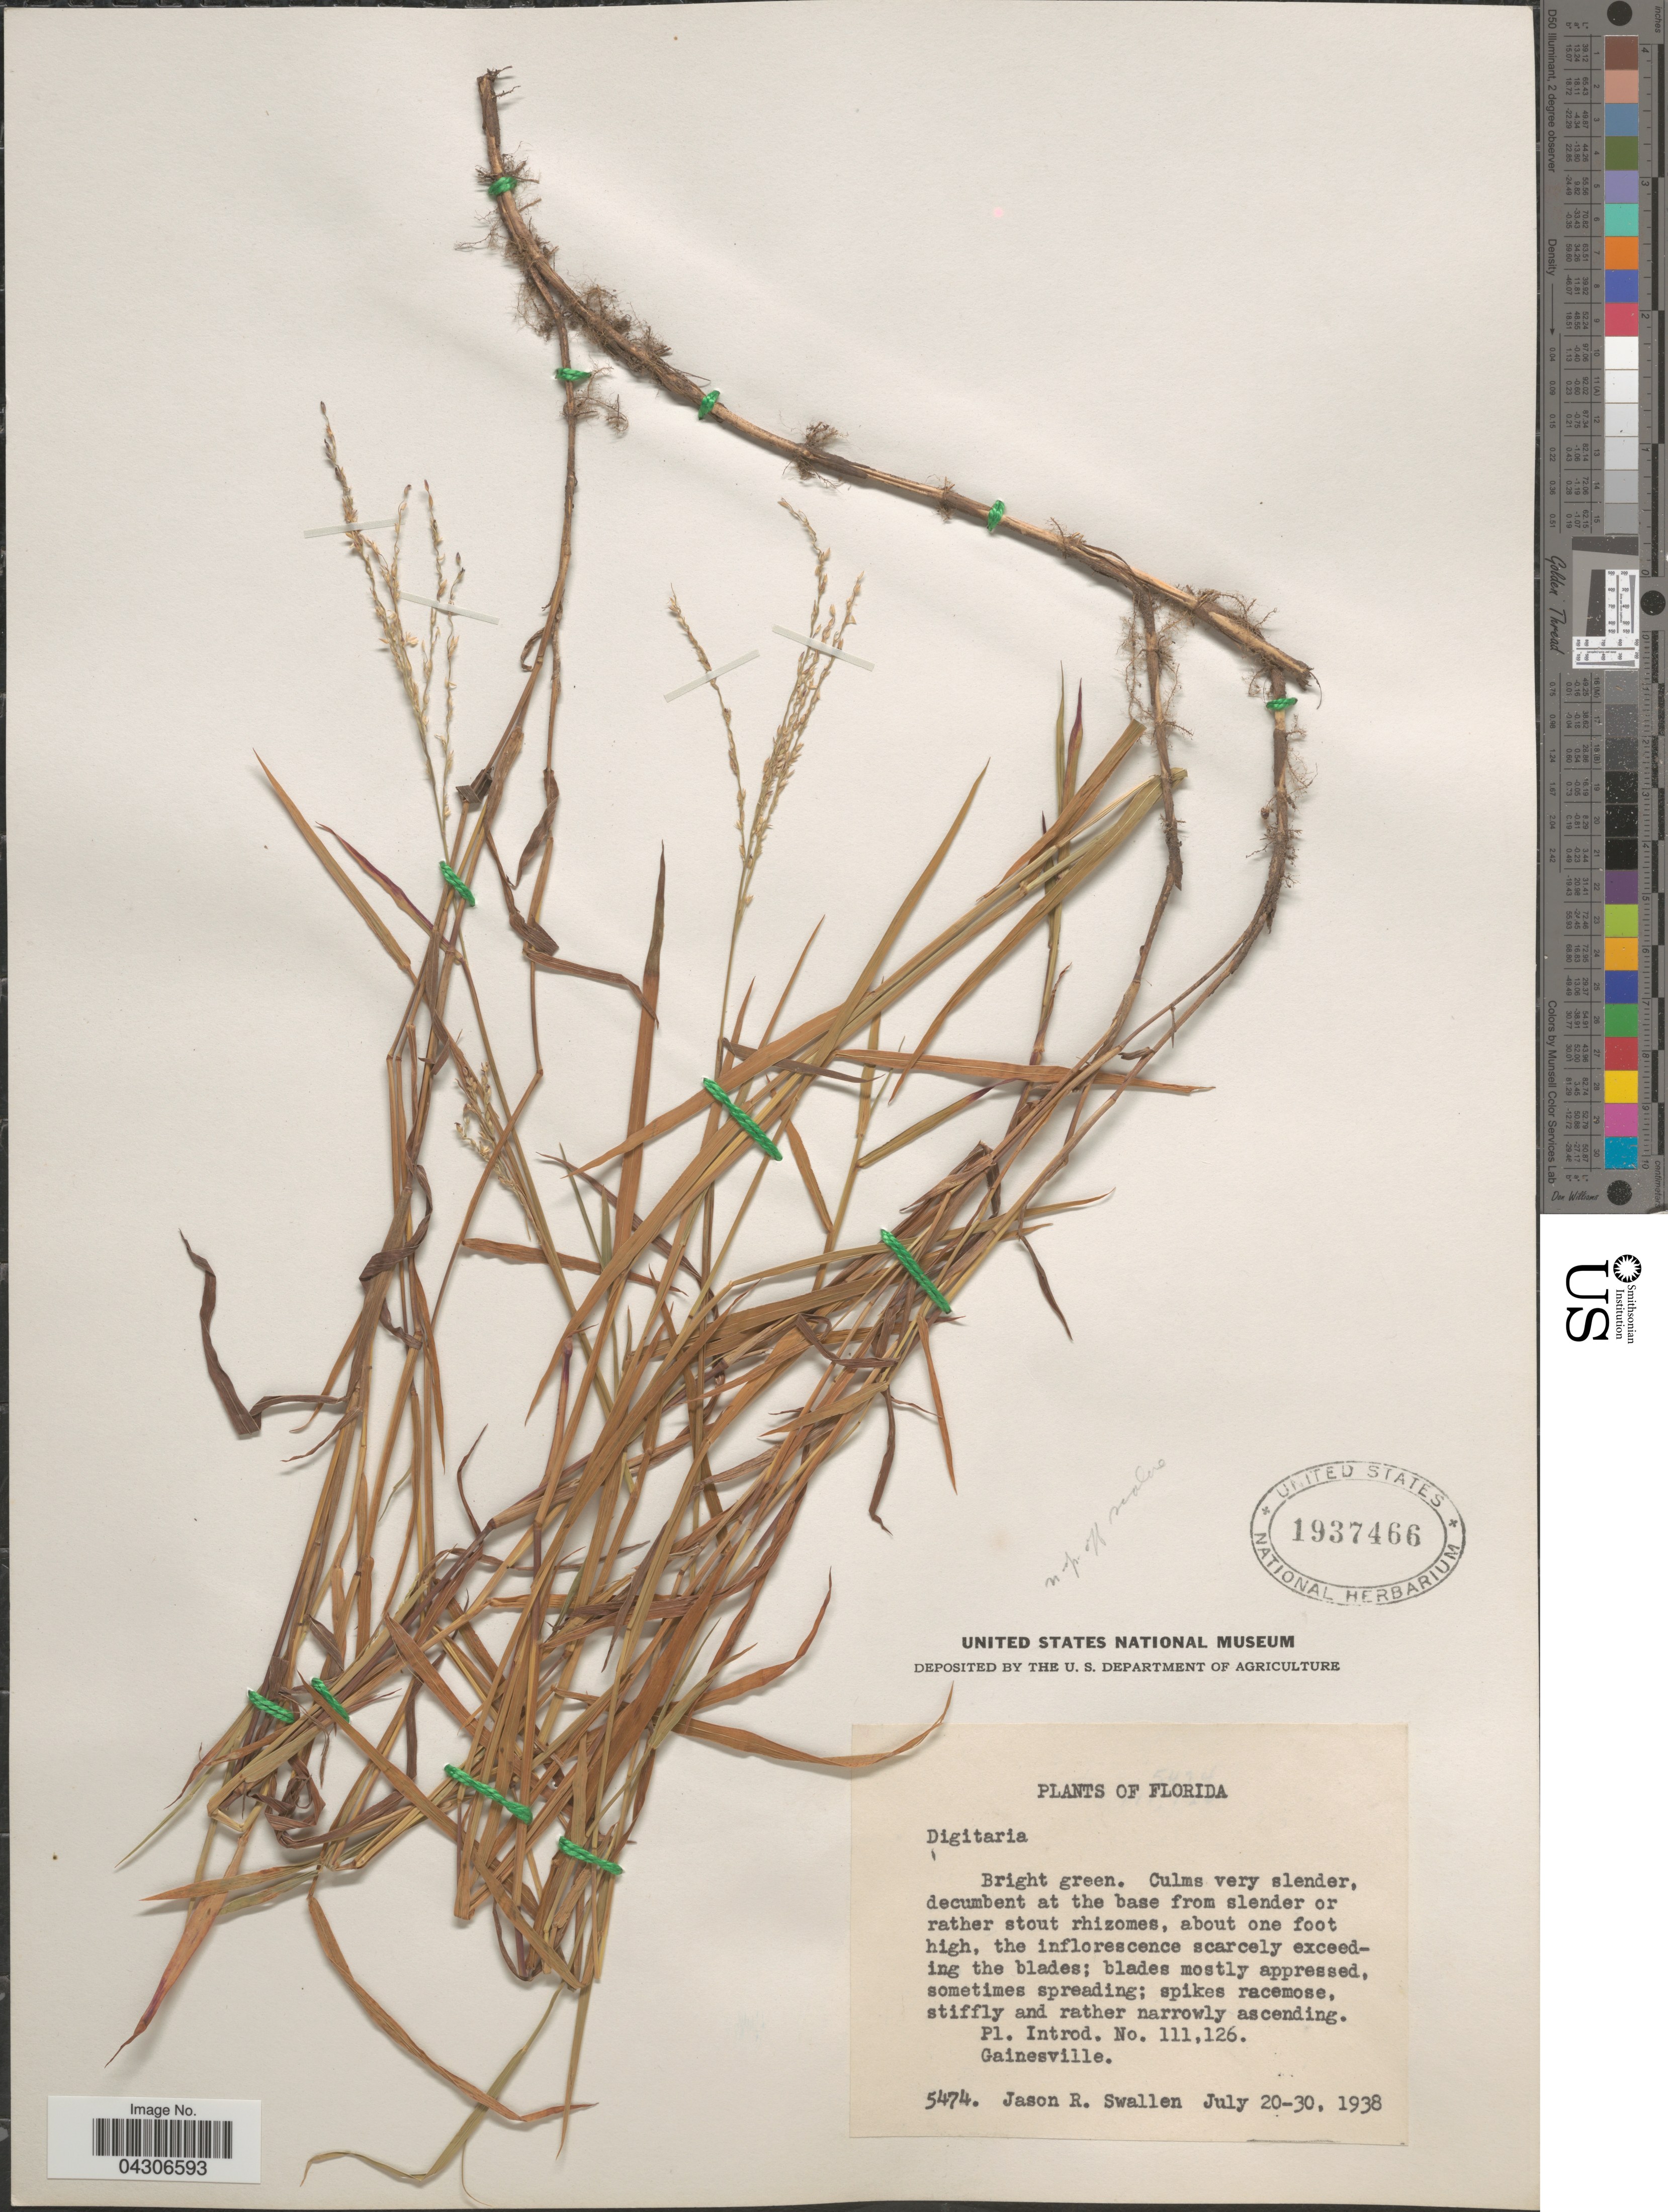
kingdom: Plantae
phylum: Tracheophyta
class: Liliopsida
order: Poales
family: Poaceae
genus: Digitaria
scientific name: Digitaria sp.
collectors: J. R. Swallen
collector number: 5474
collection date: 1938-07-20/1938-07-30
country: United States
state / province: Florida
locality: Gainesville.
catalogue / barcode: US 1937466